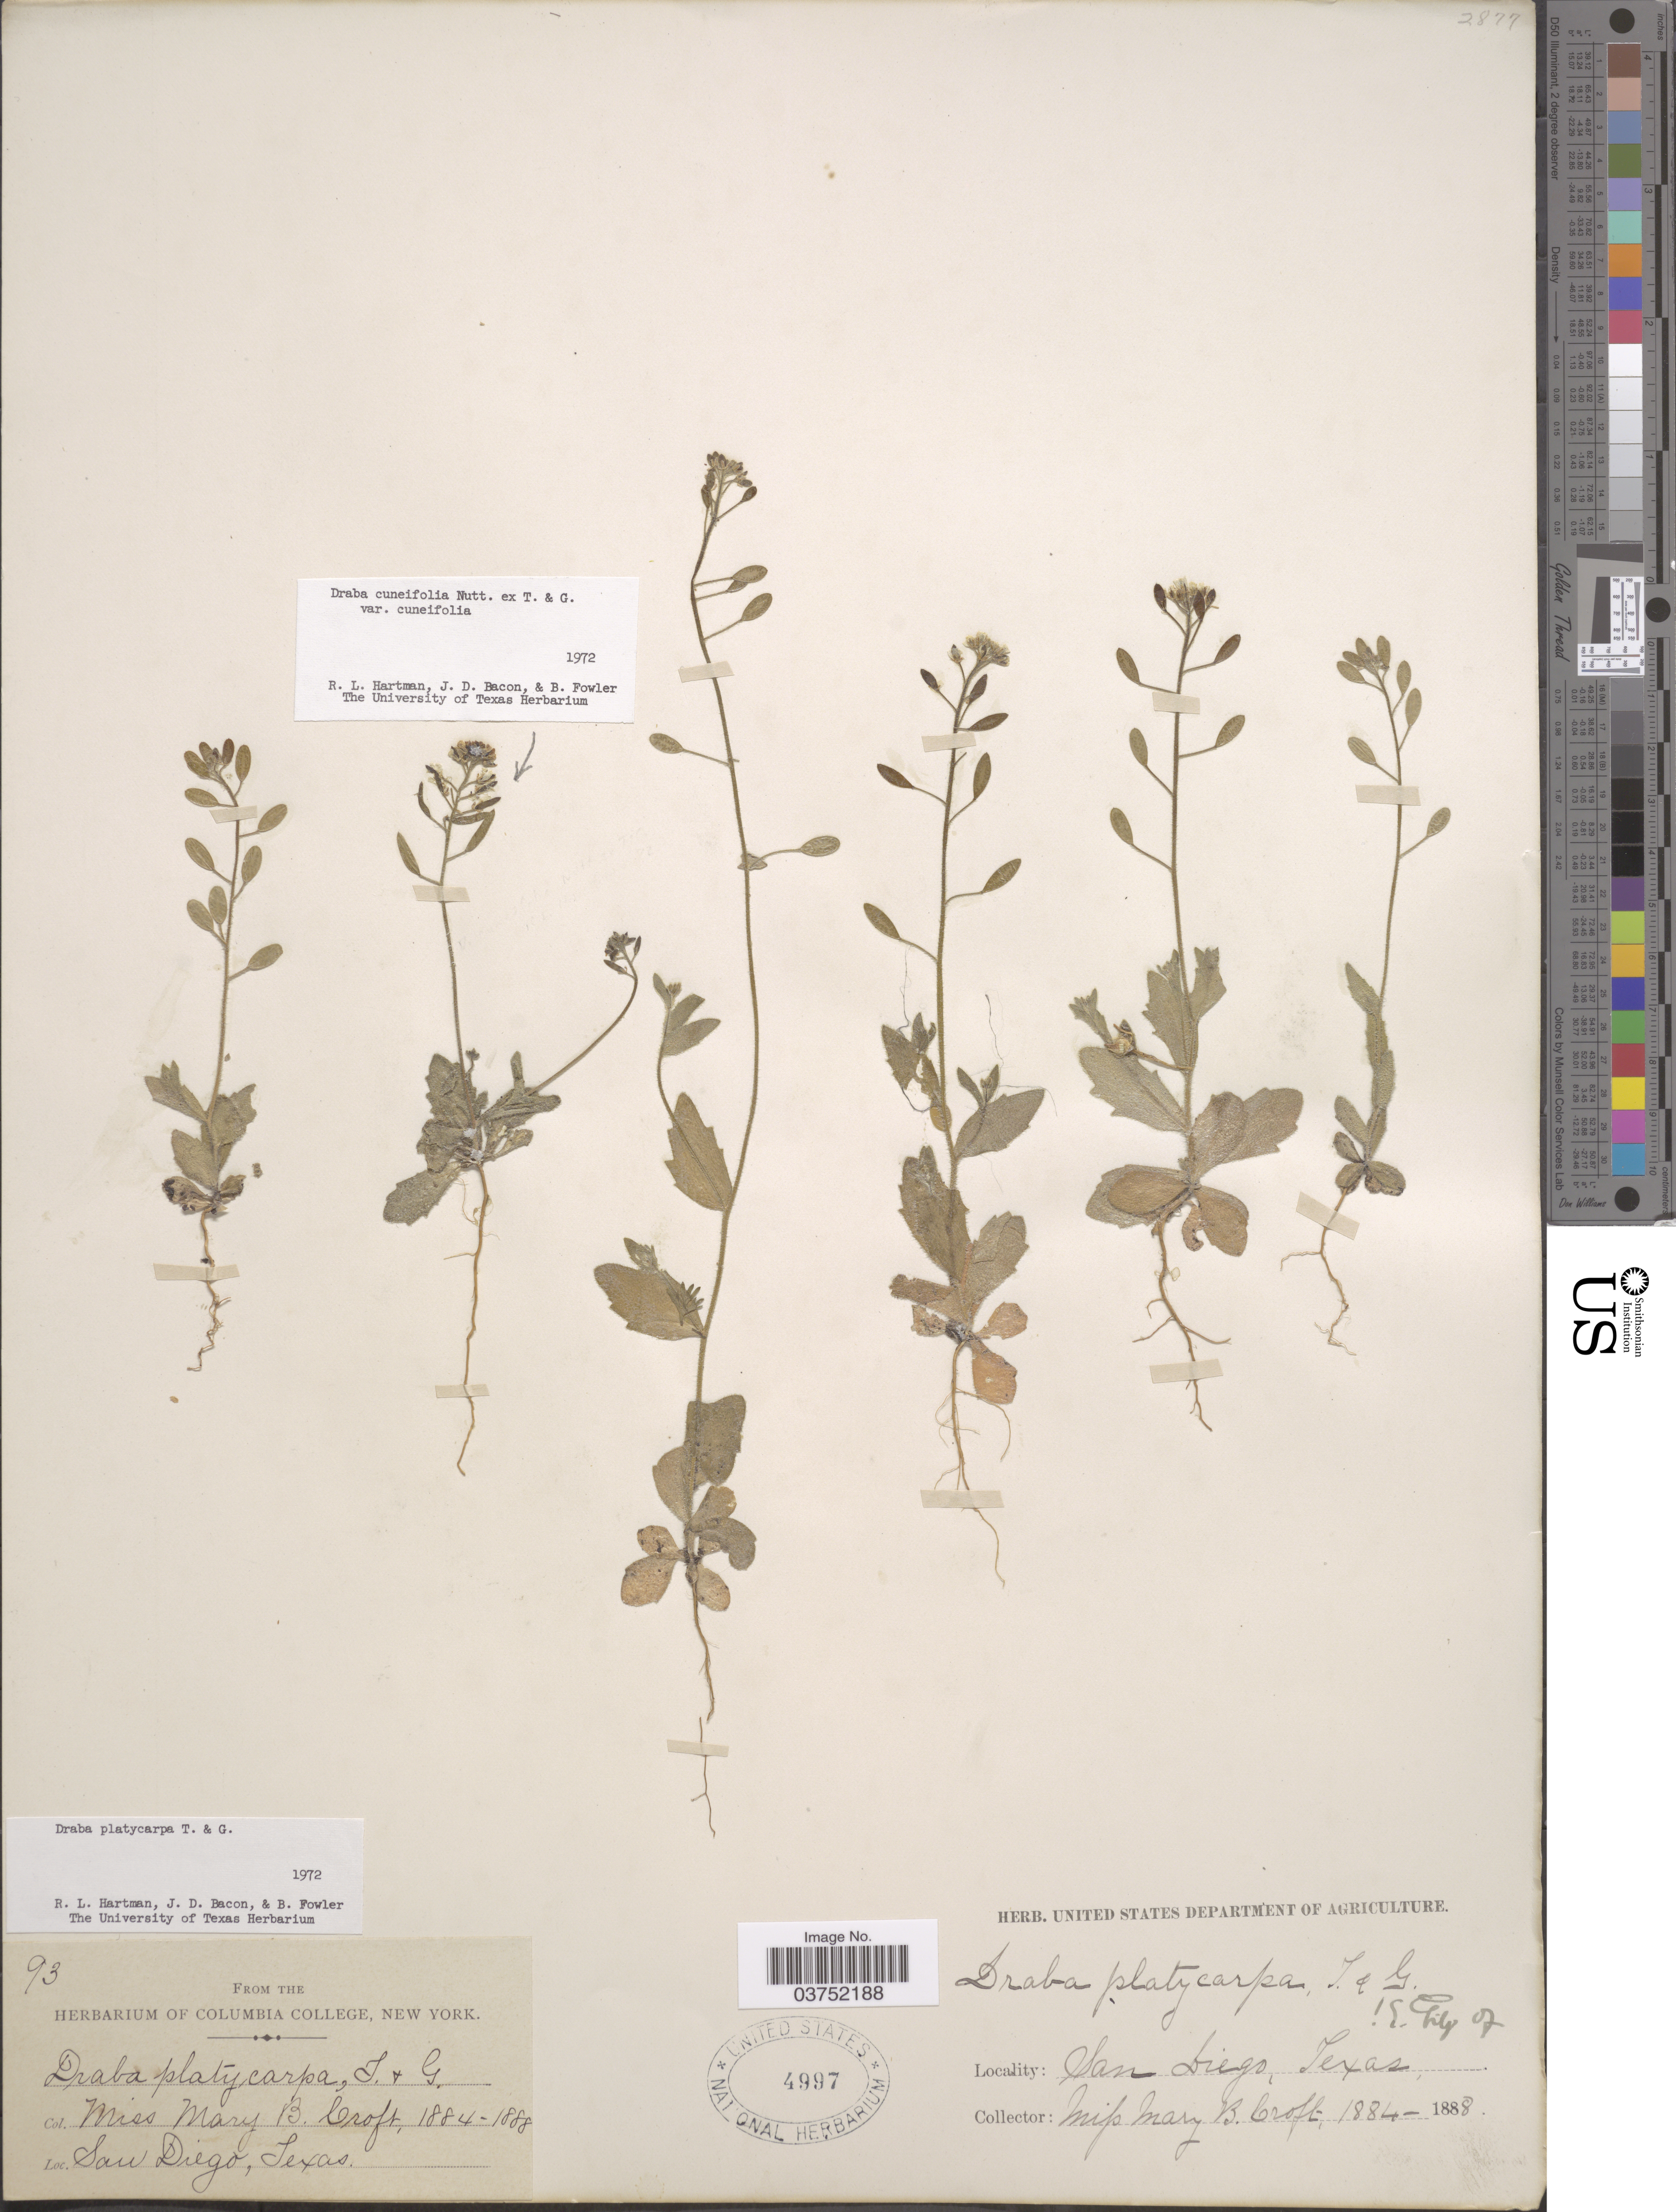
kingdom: Plantae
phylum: Tracheophyta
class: Magnoliopsida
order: Brassicales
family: Brassicaceae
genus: Draba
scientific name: Draba platycarpa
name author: Torr. & A. Gray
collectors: M. Croft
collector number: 93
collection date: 1884/1888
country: United States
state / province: Texas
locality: San Diego.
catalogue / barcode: US 4997